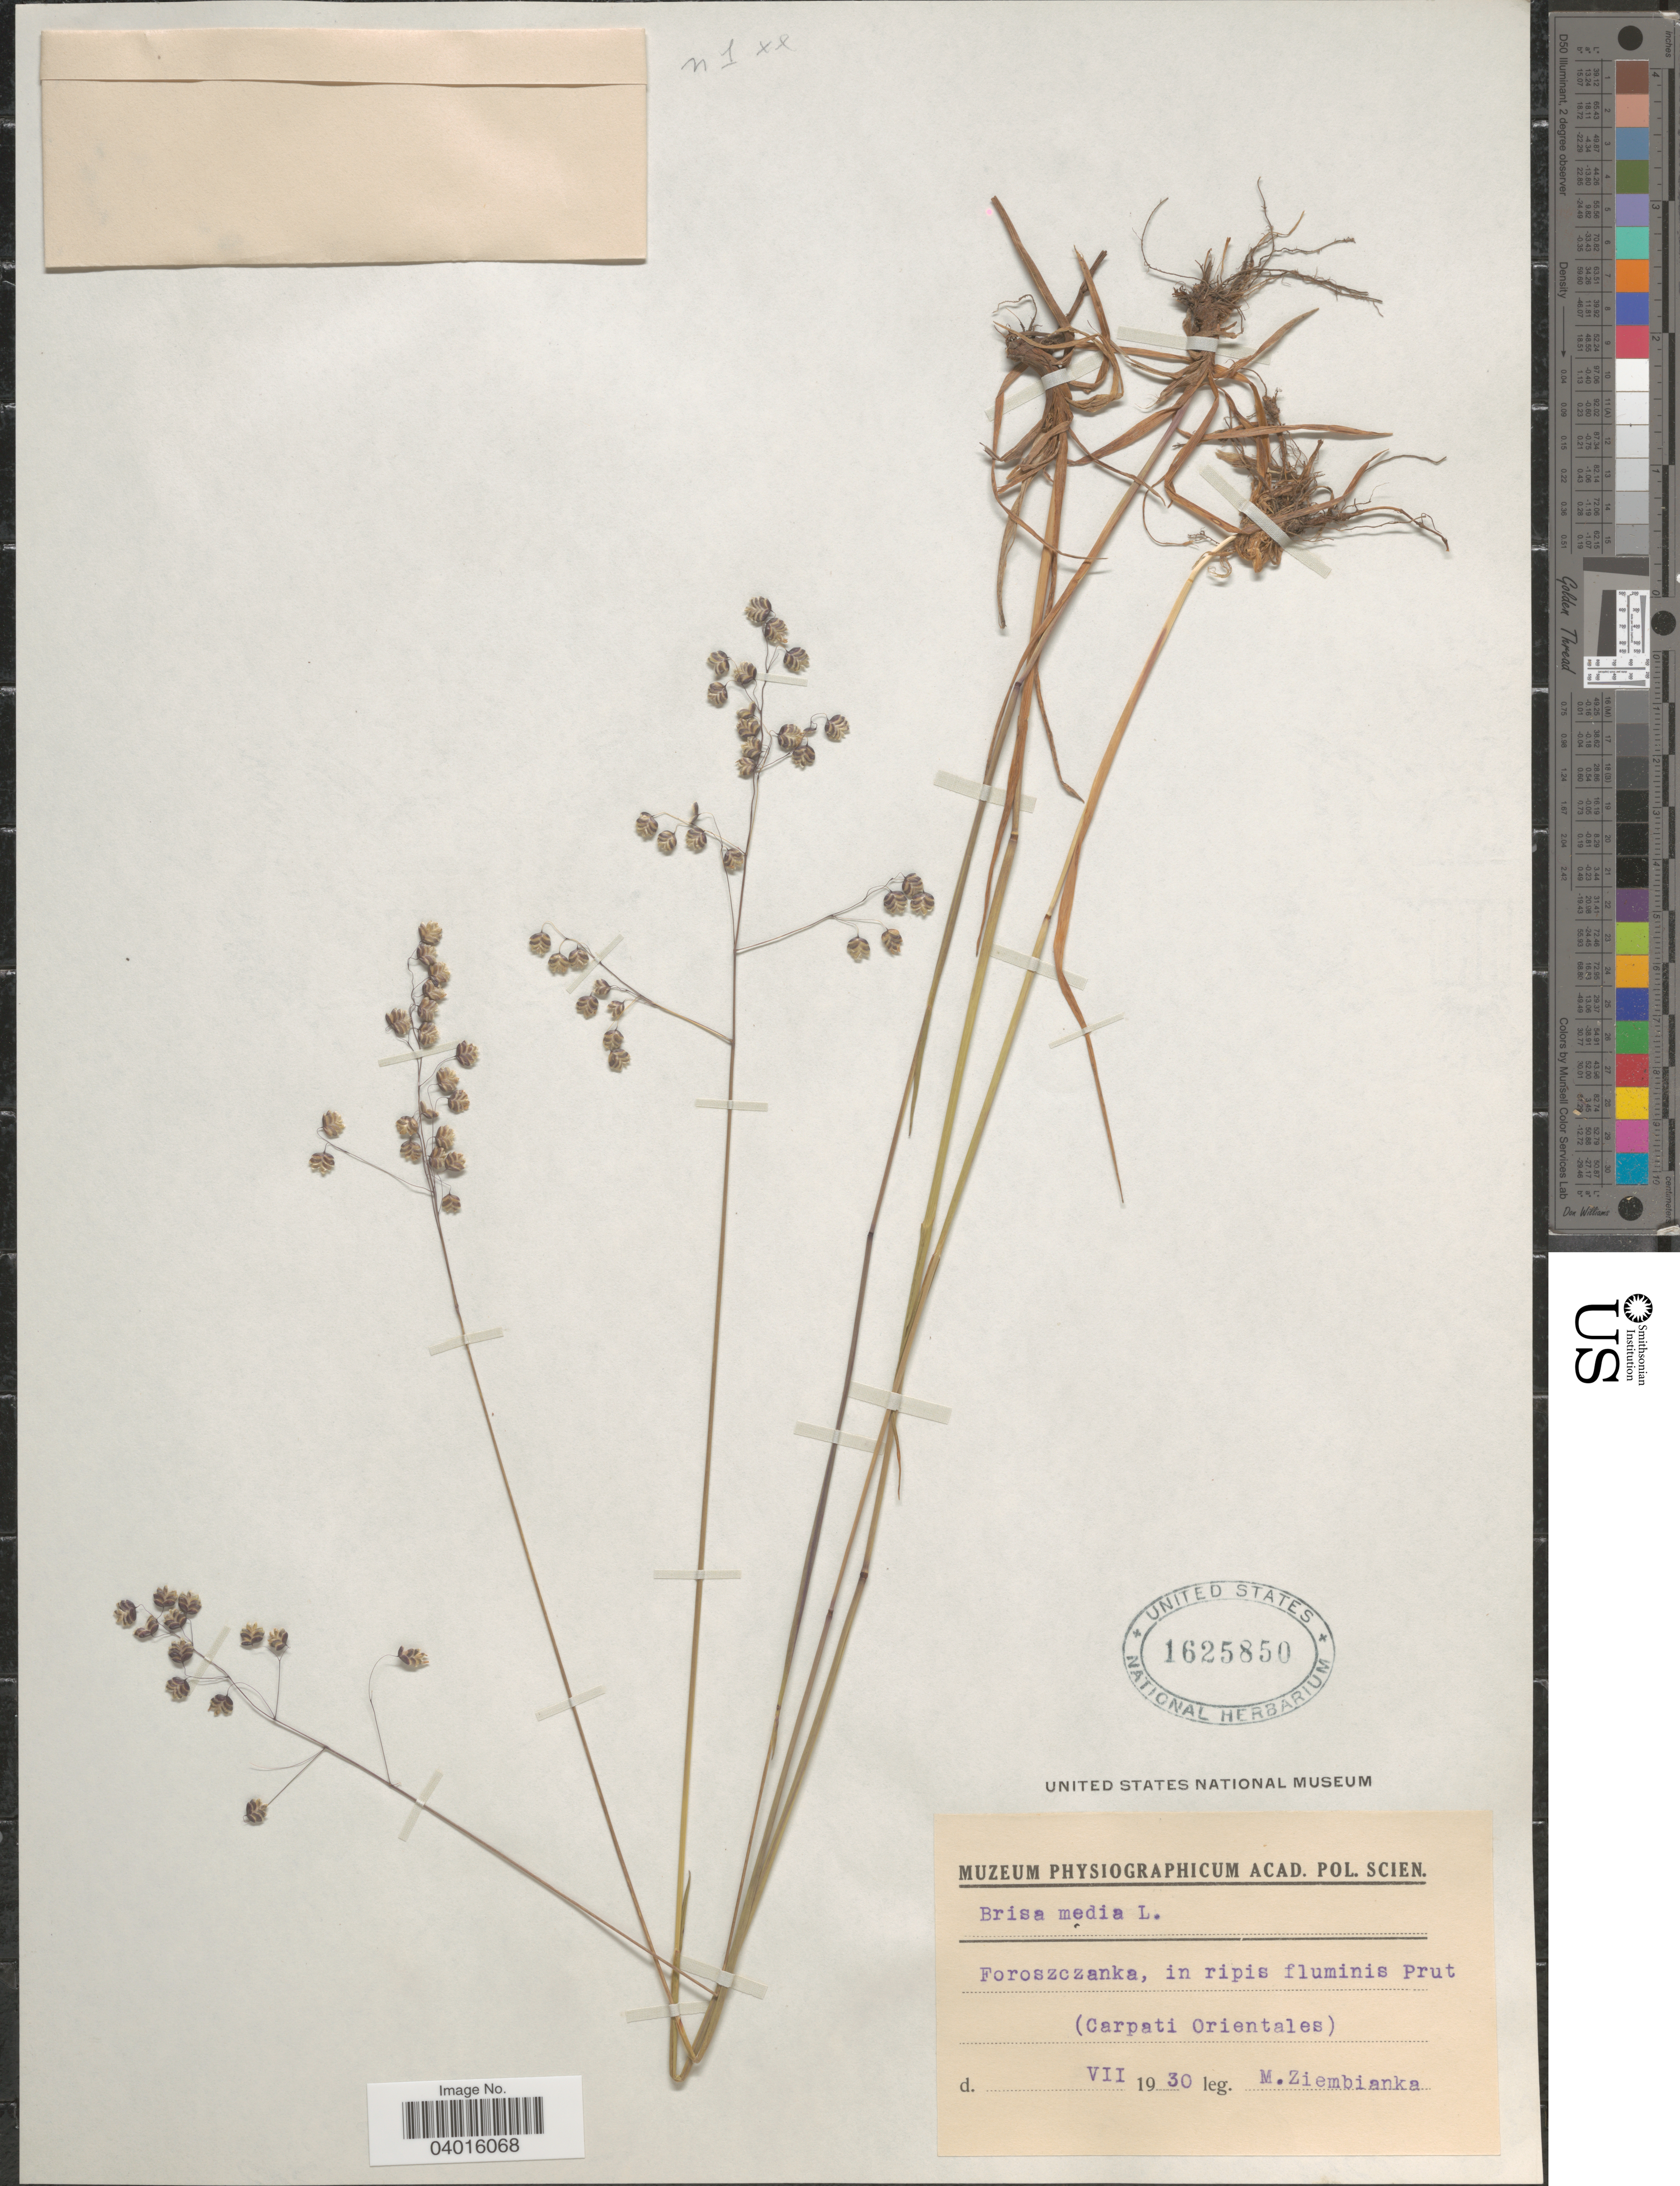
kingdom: Plantae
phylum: Tracheophyta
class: Liliopsida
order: Poales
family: Poaceae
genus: Briza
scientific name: Briza media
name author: L.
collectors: M. Ziembianka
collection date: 1930-07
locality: (Carpati Orientales).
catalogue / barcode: US 1625850